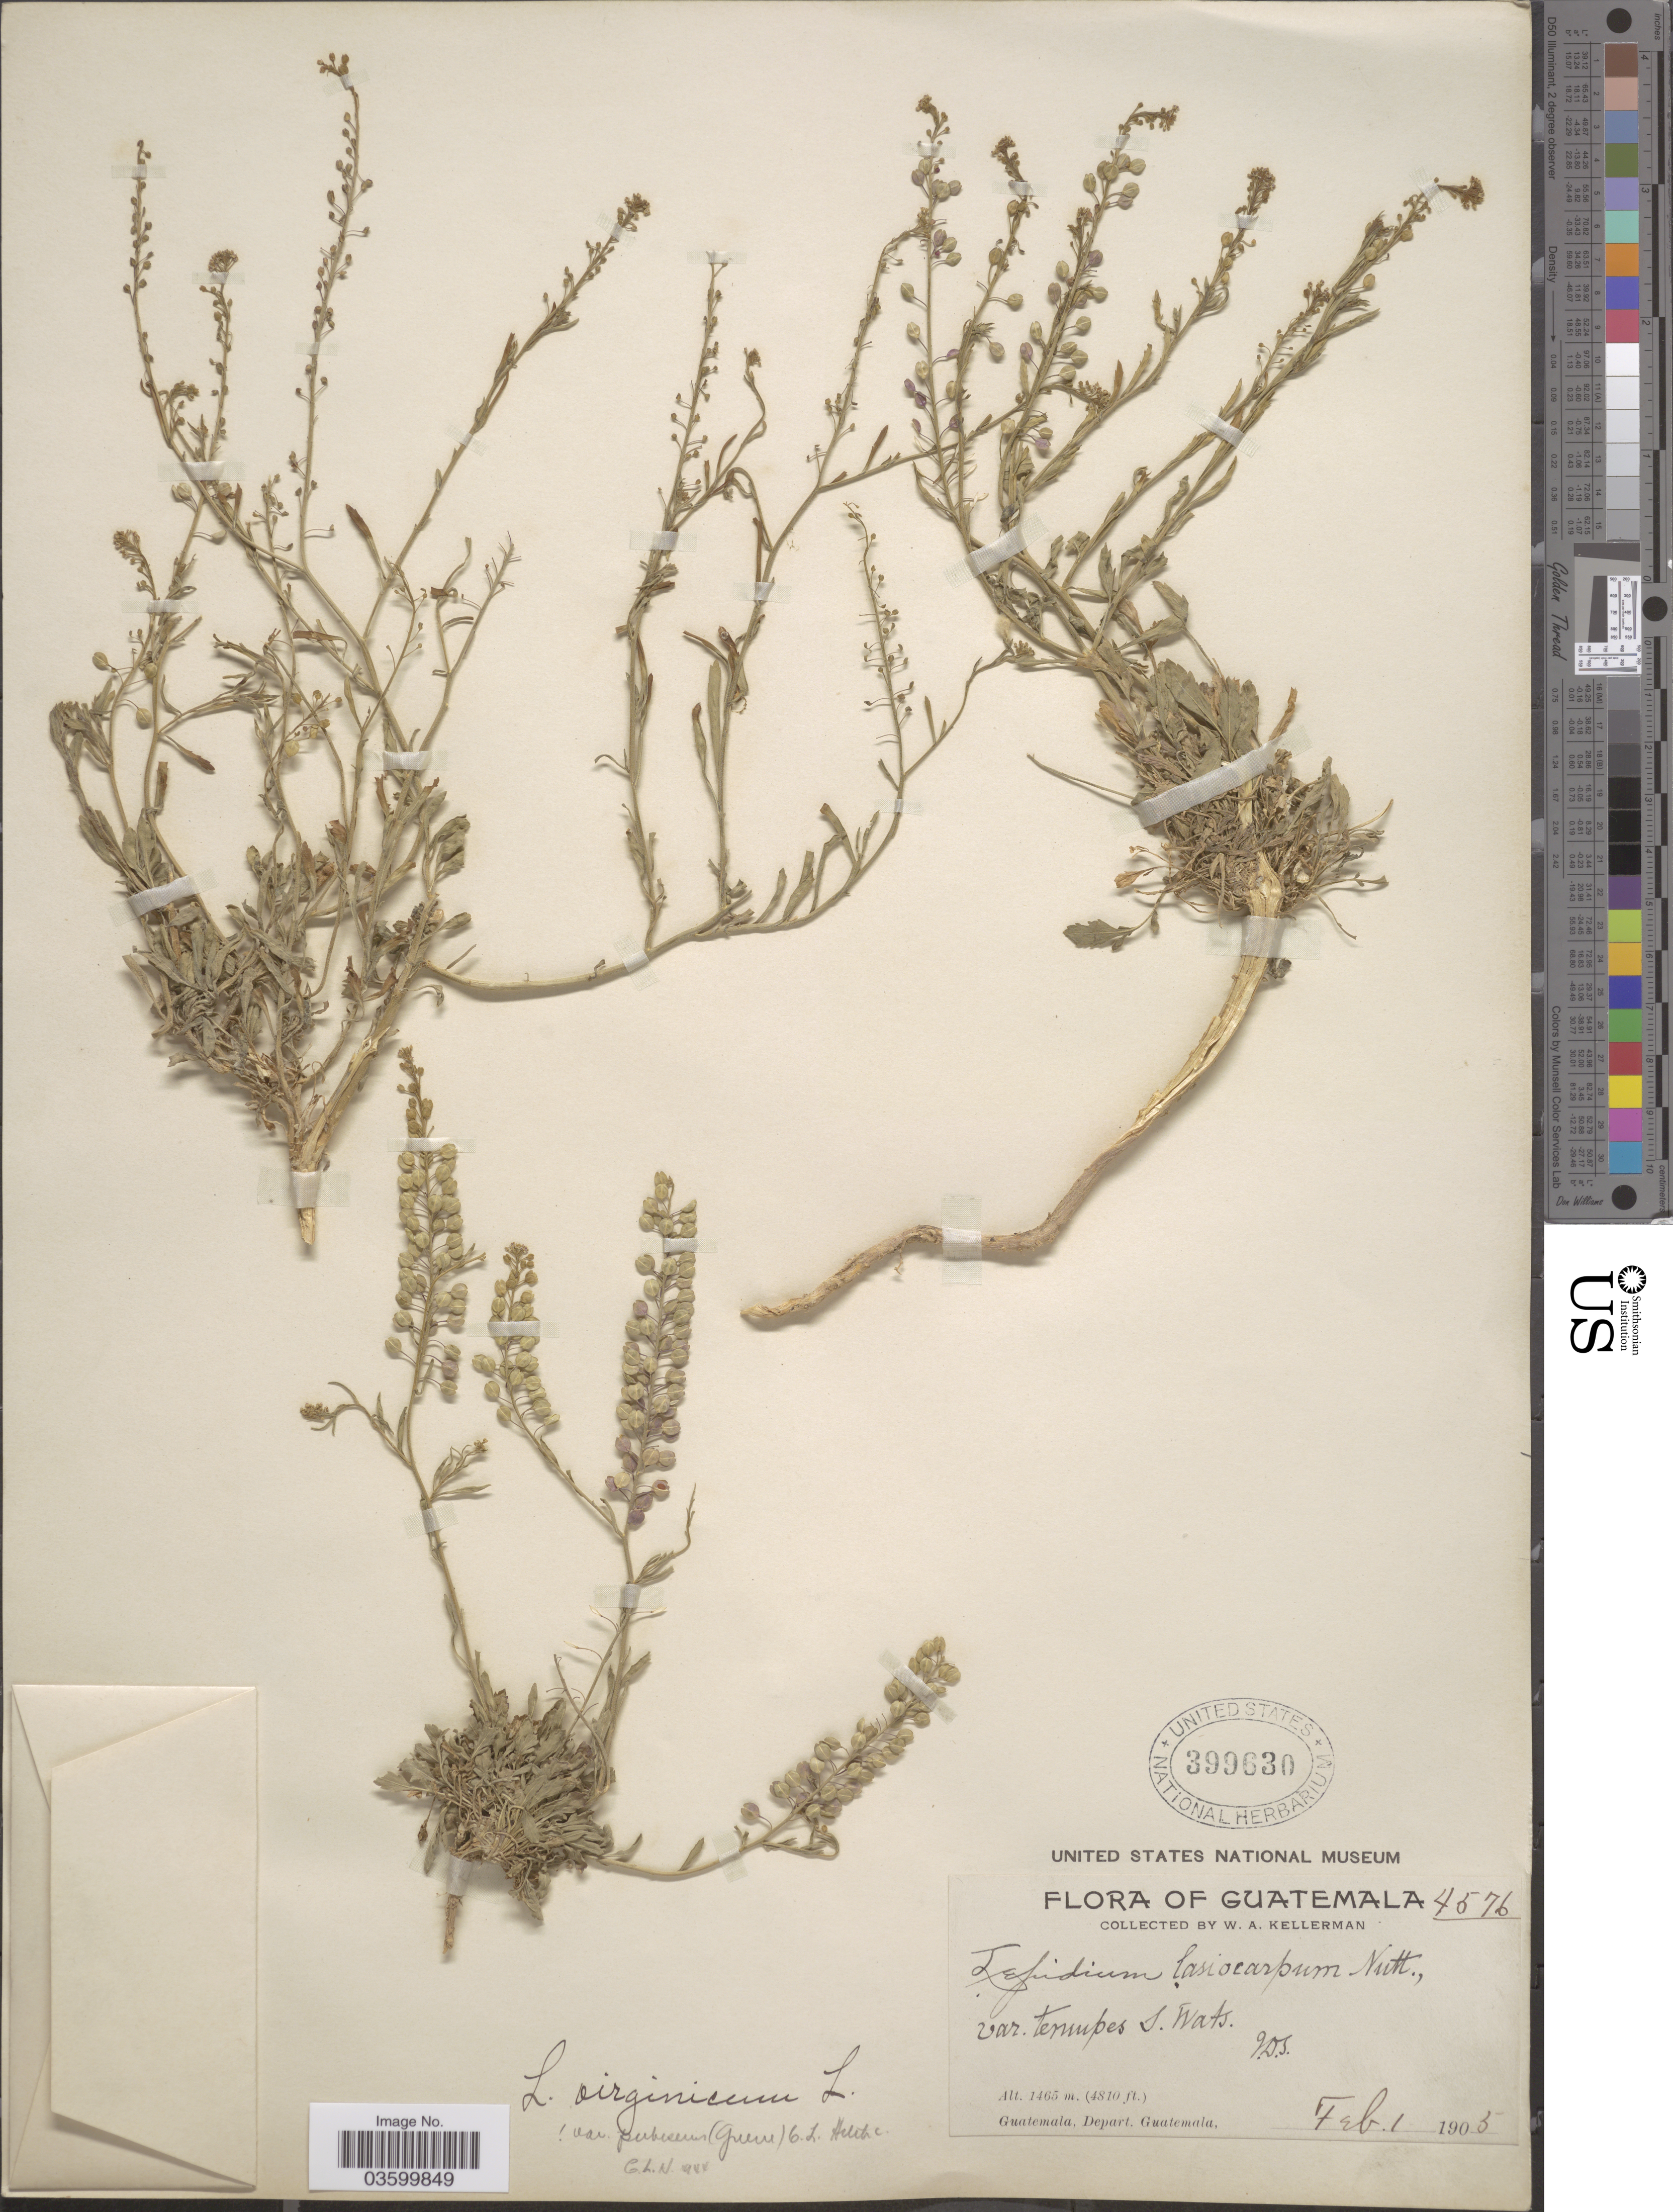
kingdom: Plantae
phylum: Tracheophyta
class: Magnoliopsida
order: Brassicales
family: Brassicaceae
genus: Lepidium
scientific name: Lepidium virginicum var. pubescens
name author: (Greene) C.L. Hitchc.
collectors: W. Kellerman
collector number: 4576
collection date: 1905-02-01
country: Guatemala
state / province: Guatemala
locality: Depart. Guatemala.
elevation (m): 1465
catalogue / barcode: US 399630